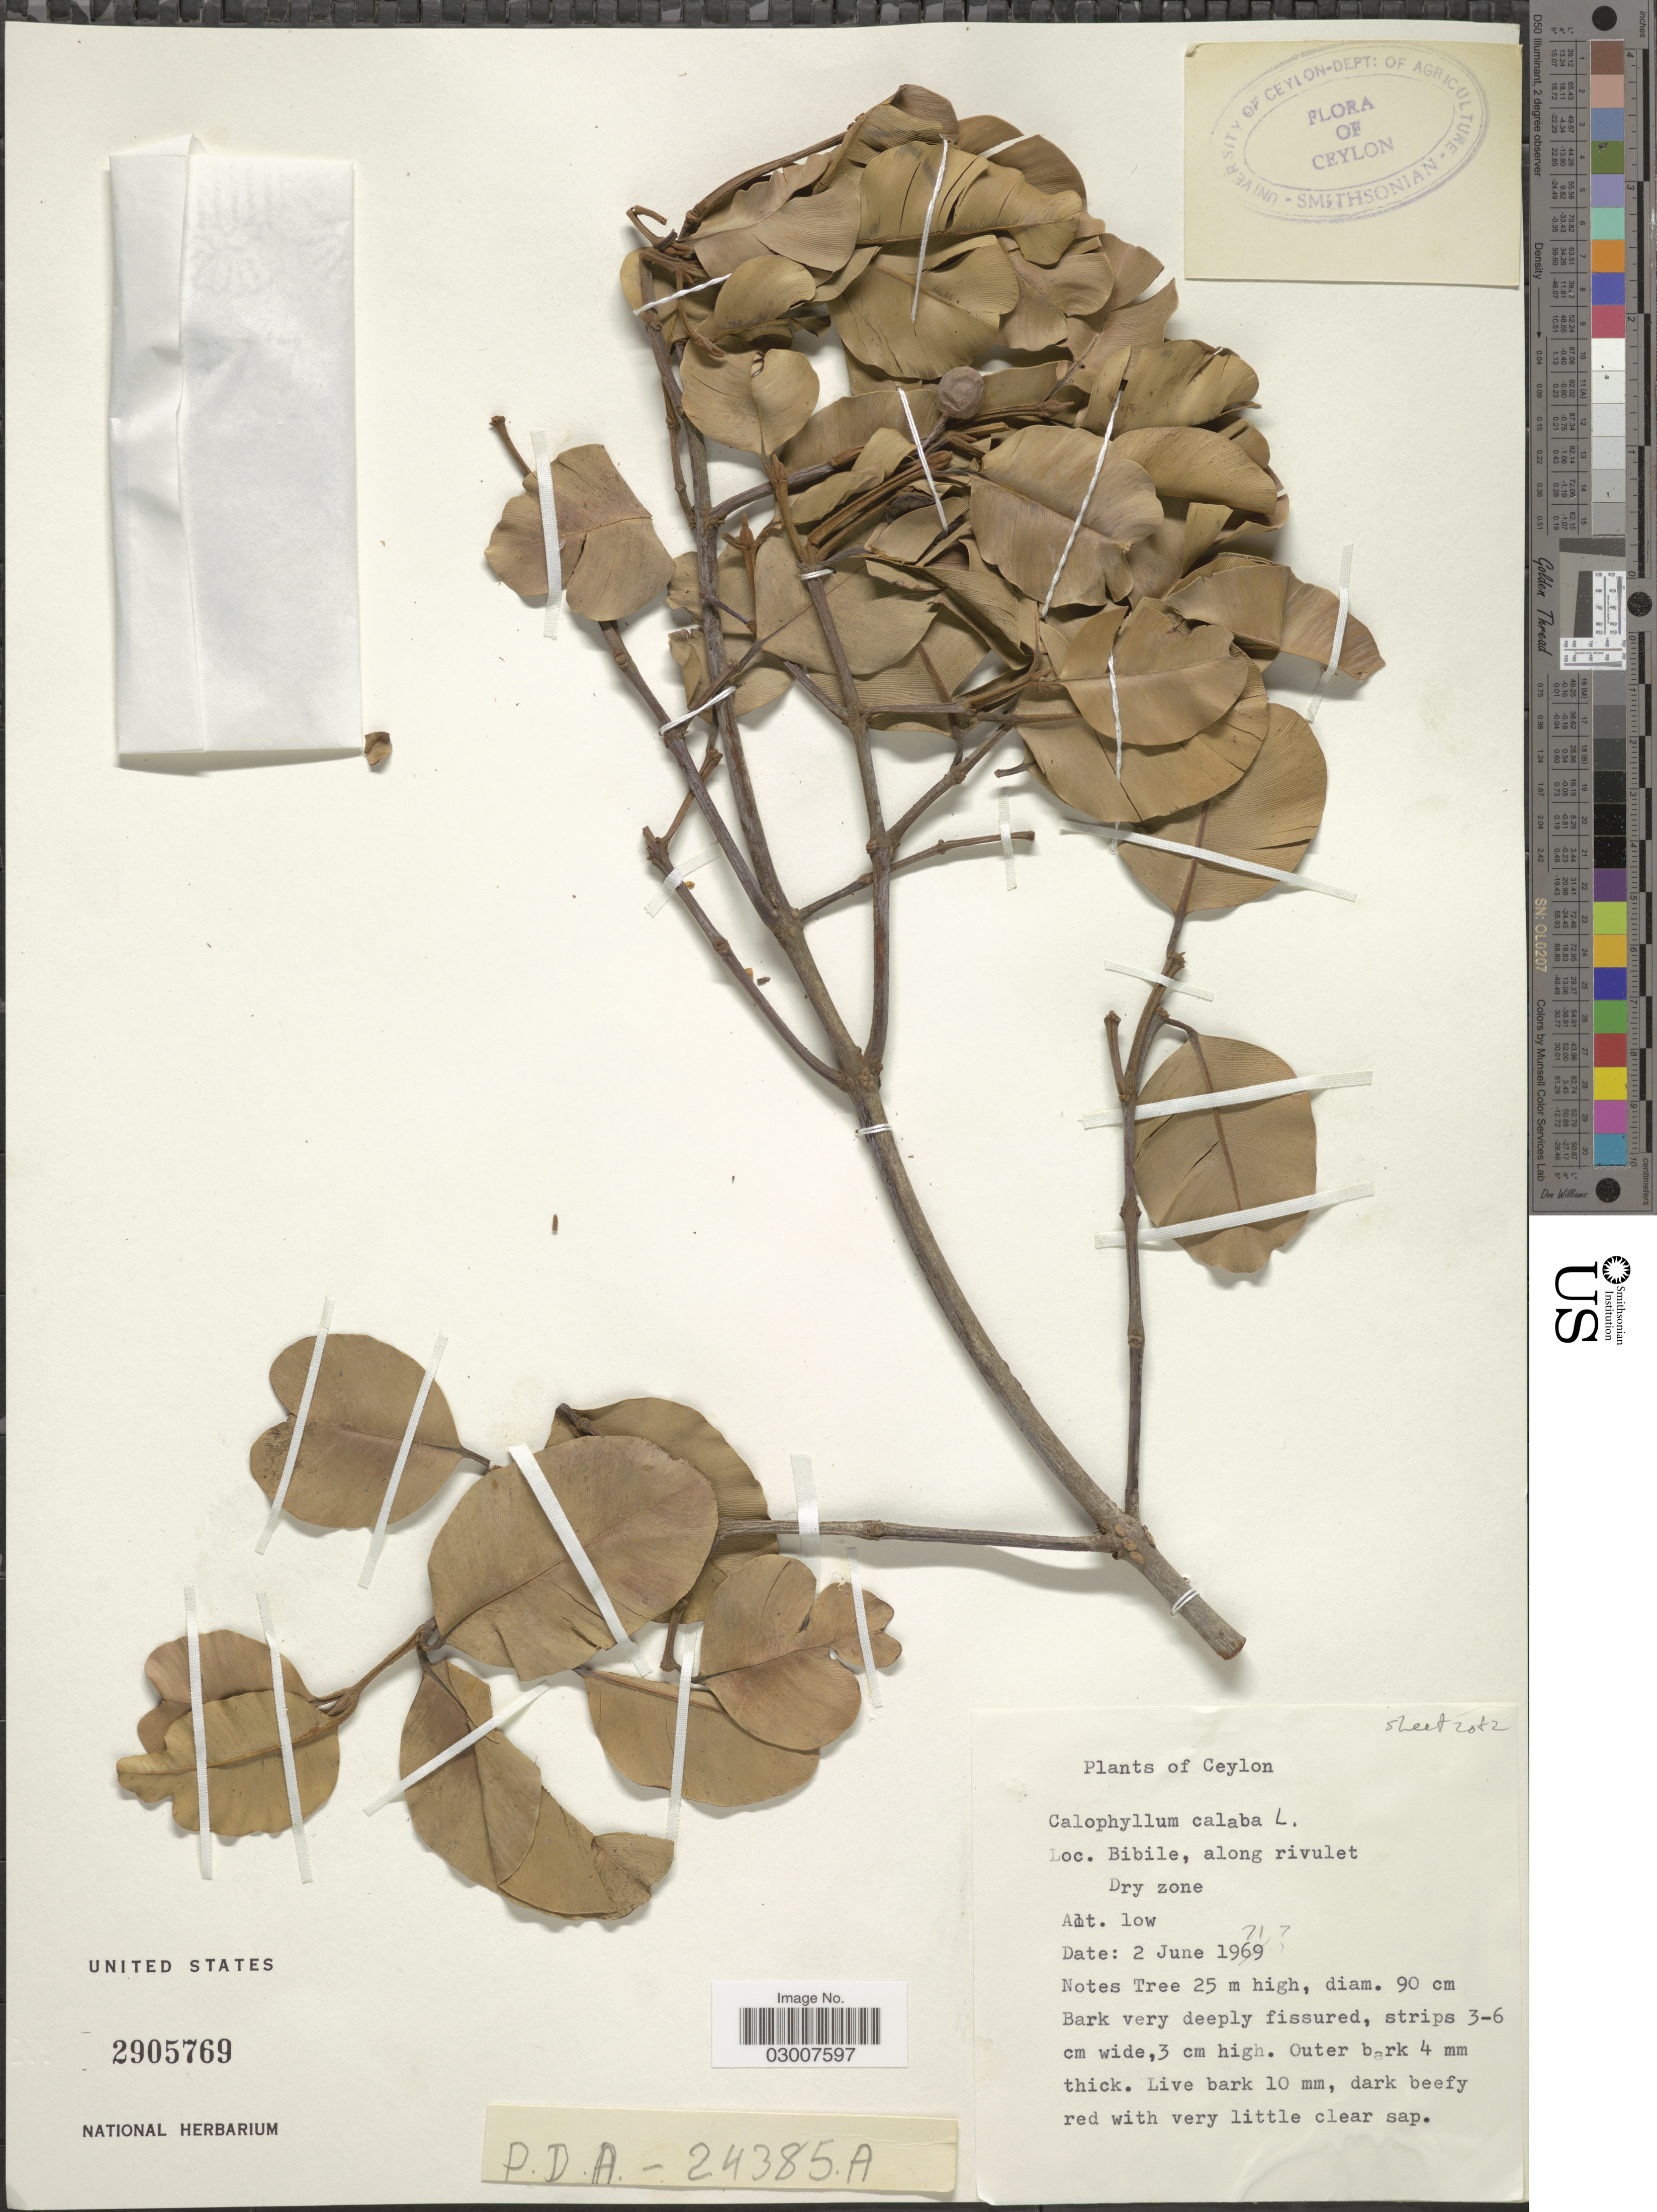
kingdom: Plantae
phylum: Tracheophyta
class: Magnoliopsida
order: Malpighiales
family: Calophyllaceae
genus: Calophyllum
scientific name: Calophyllum calaba var. calaba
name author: L.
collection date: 1971-06-02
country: Sri Lanka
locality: Bibile, along rivulet. Ceylon.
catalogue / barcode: US 2905769